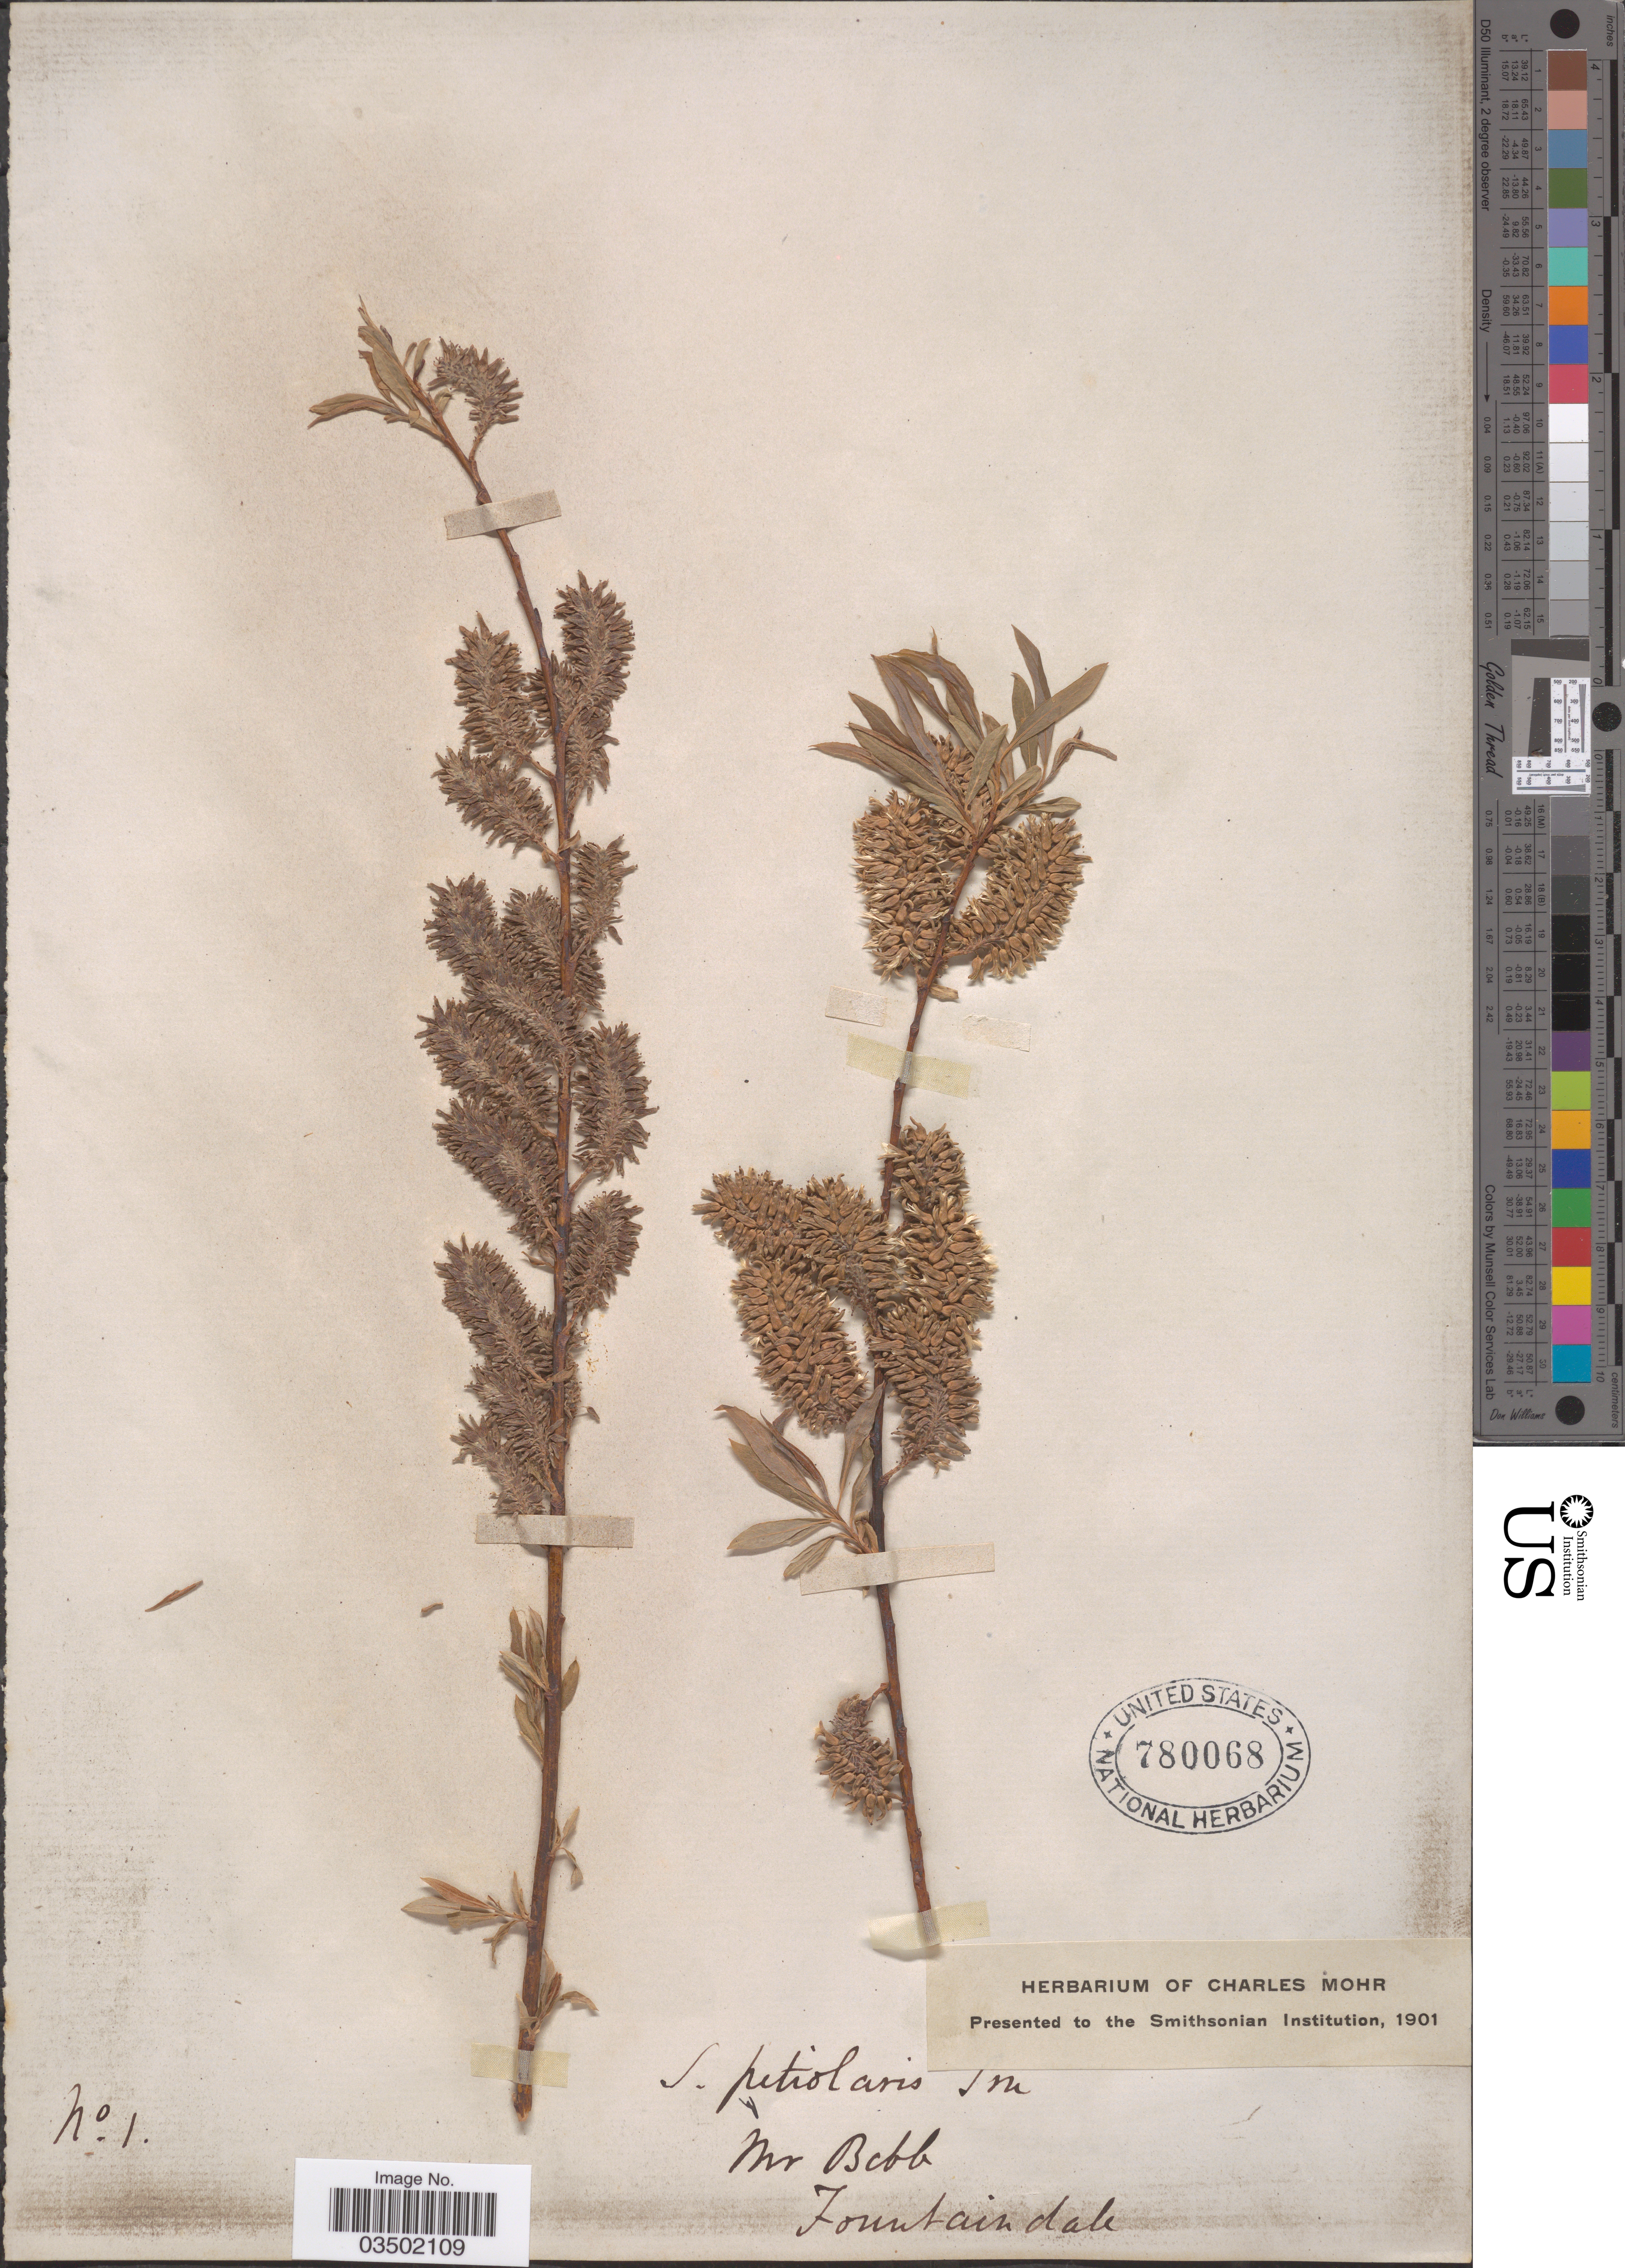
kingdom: Plantae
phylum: Tracheophyta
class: Magnoliopsida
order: Malpighiales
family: Salicaceae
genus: Salix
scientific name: Salix petiolaris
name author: Sm.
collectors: -. Bebb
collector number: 1?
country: United States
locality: Fountaindale.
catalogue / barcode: US 780068